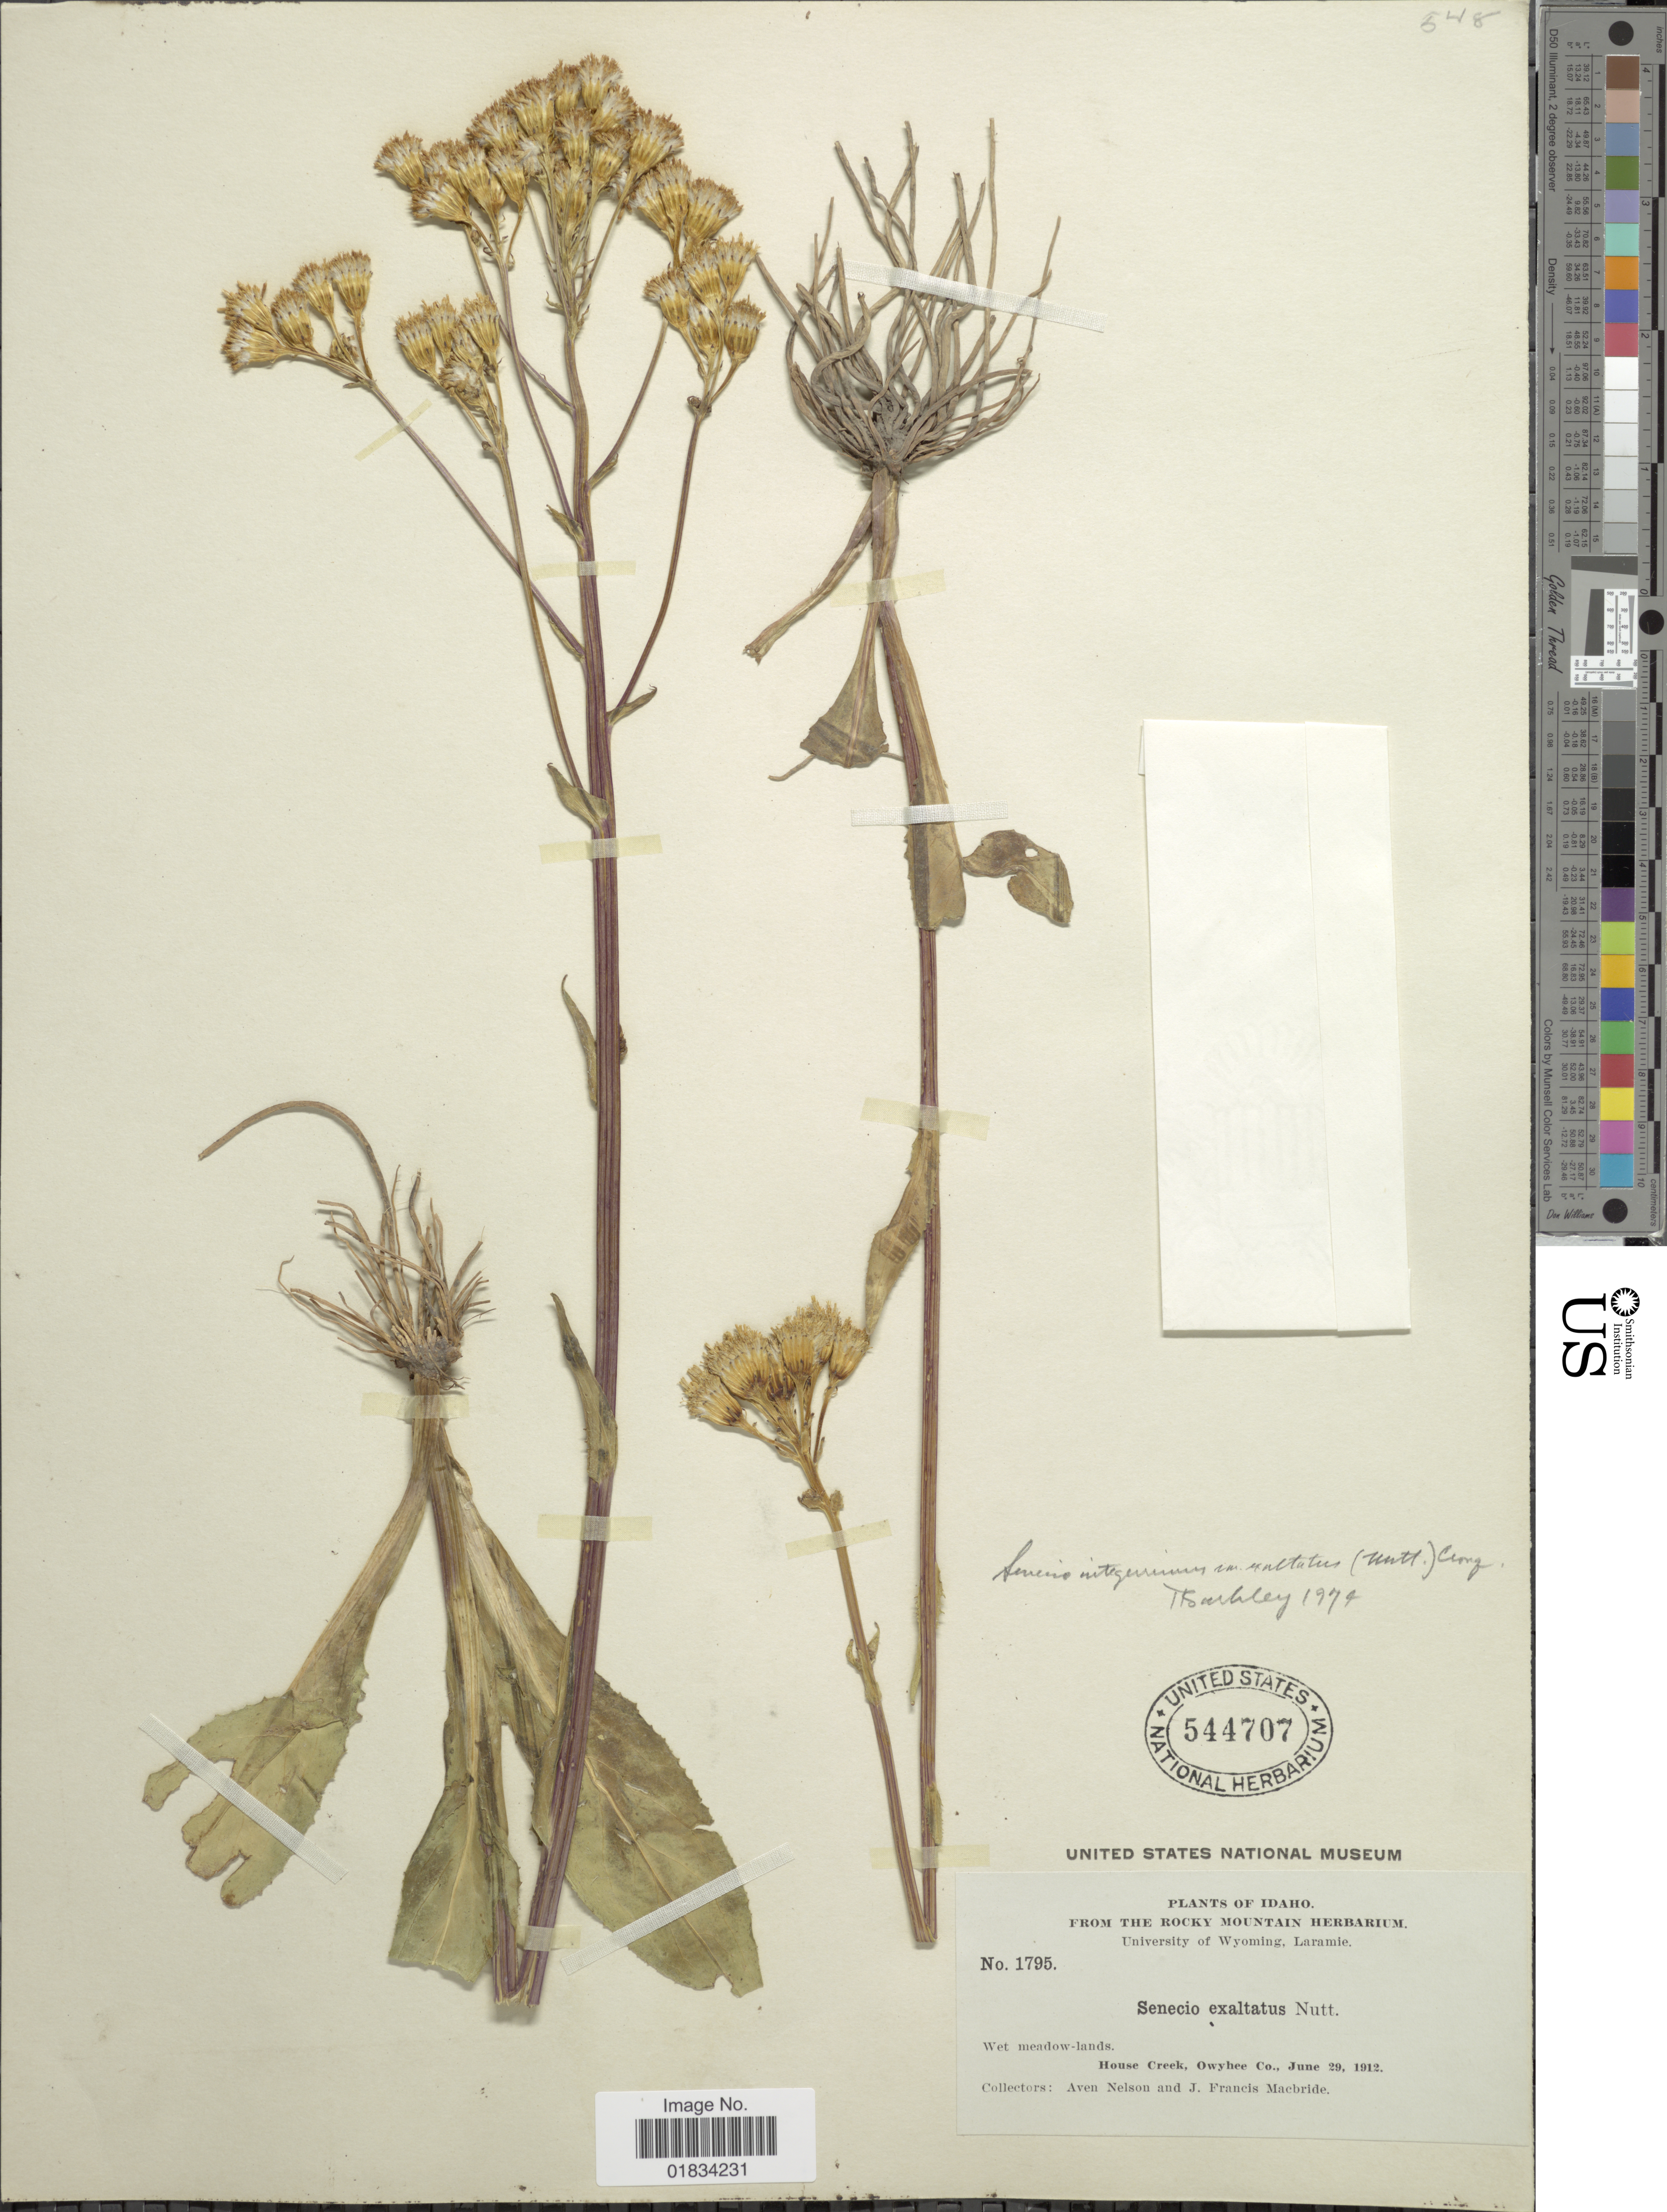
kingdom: Plantae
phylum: Tracheophyta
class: Magnoliopsida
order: Asterales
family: Asteraceae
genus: Senecio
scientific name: Senecio integerrimus var. exaltatus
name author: (Nutt.) Cronq.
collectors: A. Nelson & J. F. Macbride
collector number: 1795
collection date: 1912-06-29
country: United States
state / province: Idaho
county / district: Owyhee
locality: House Creek, Oqyhee Co.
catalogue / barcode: US 544707